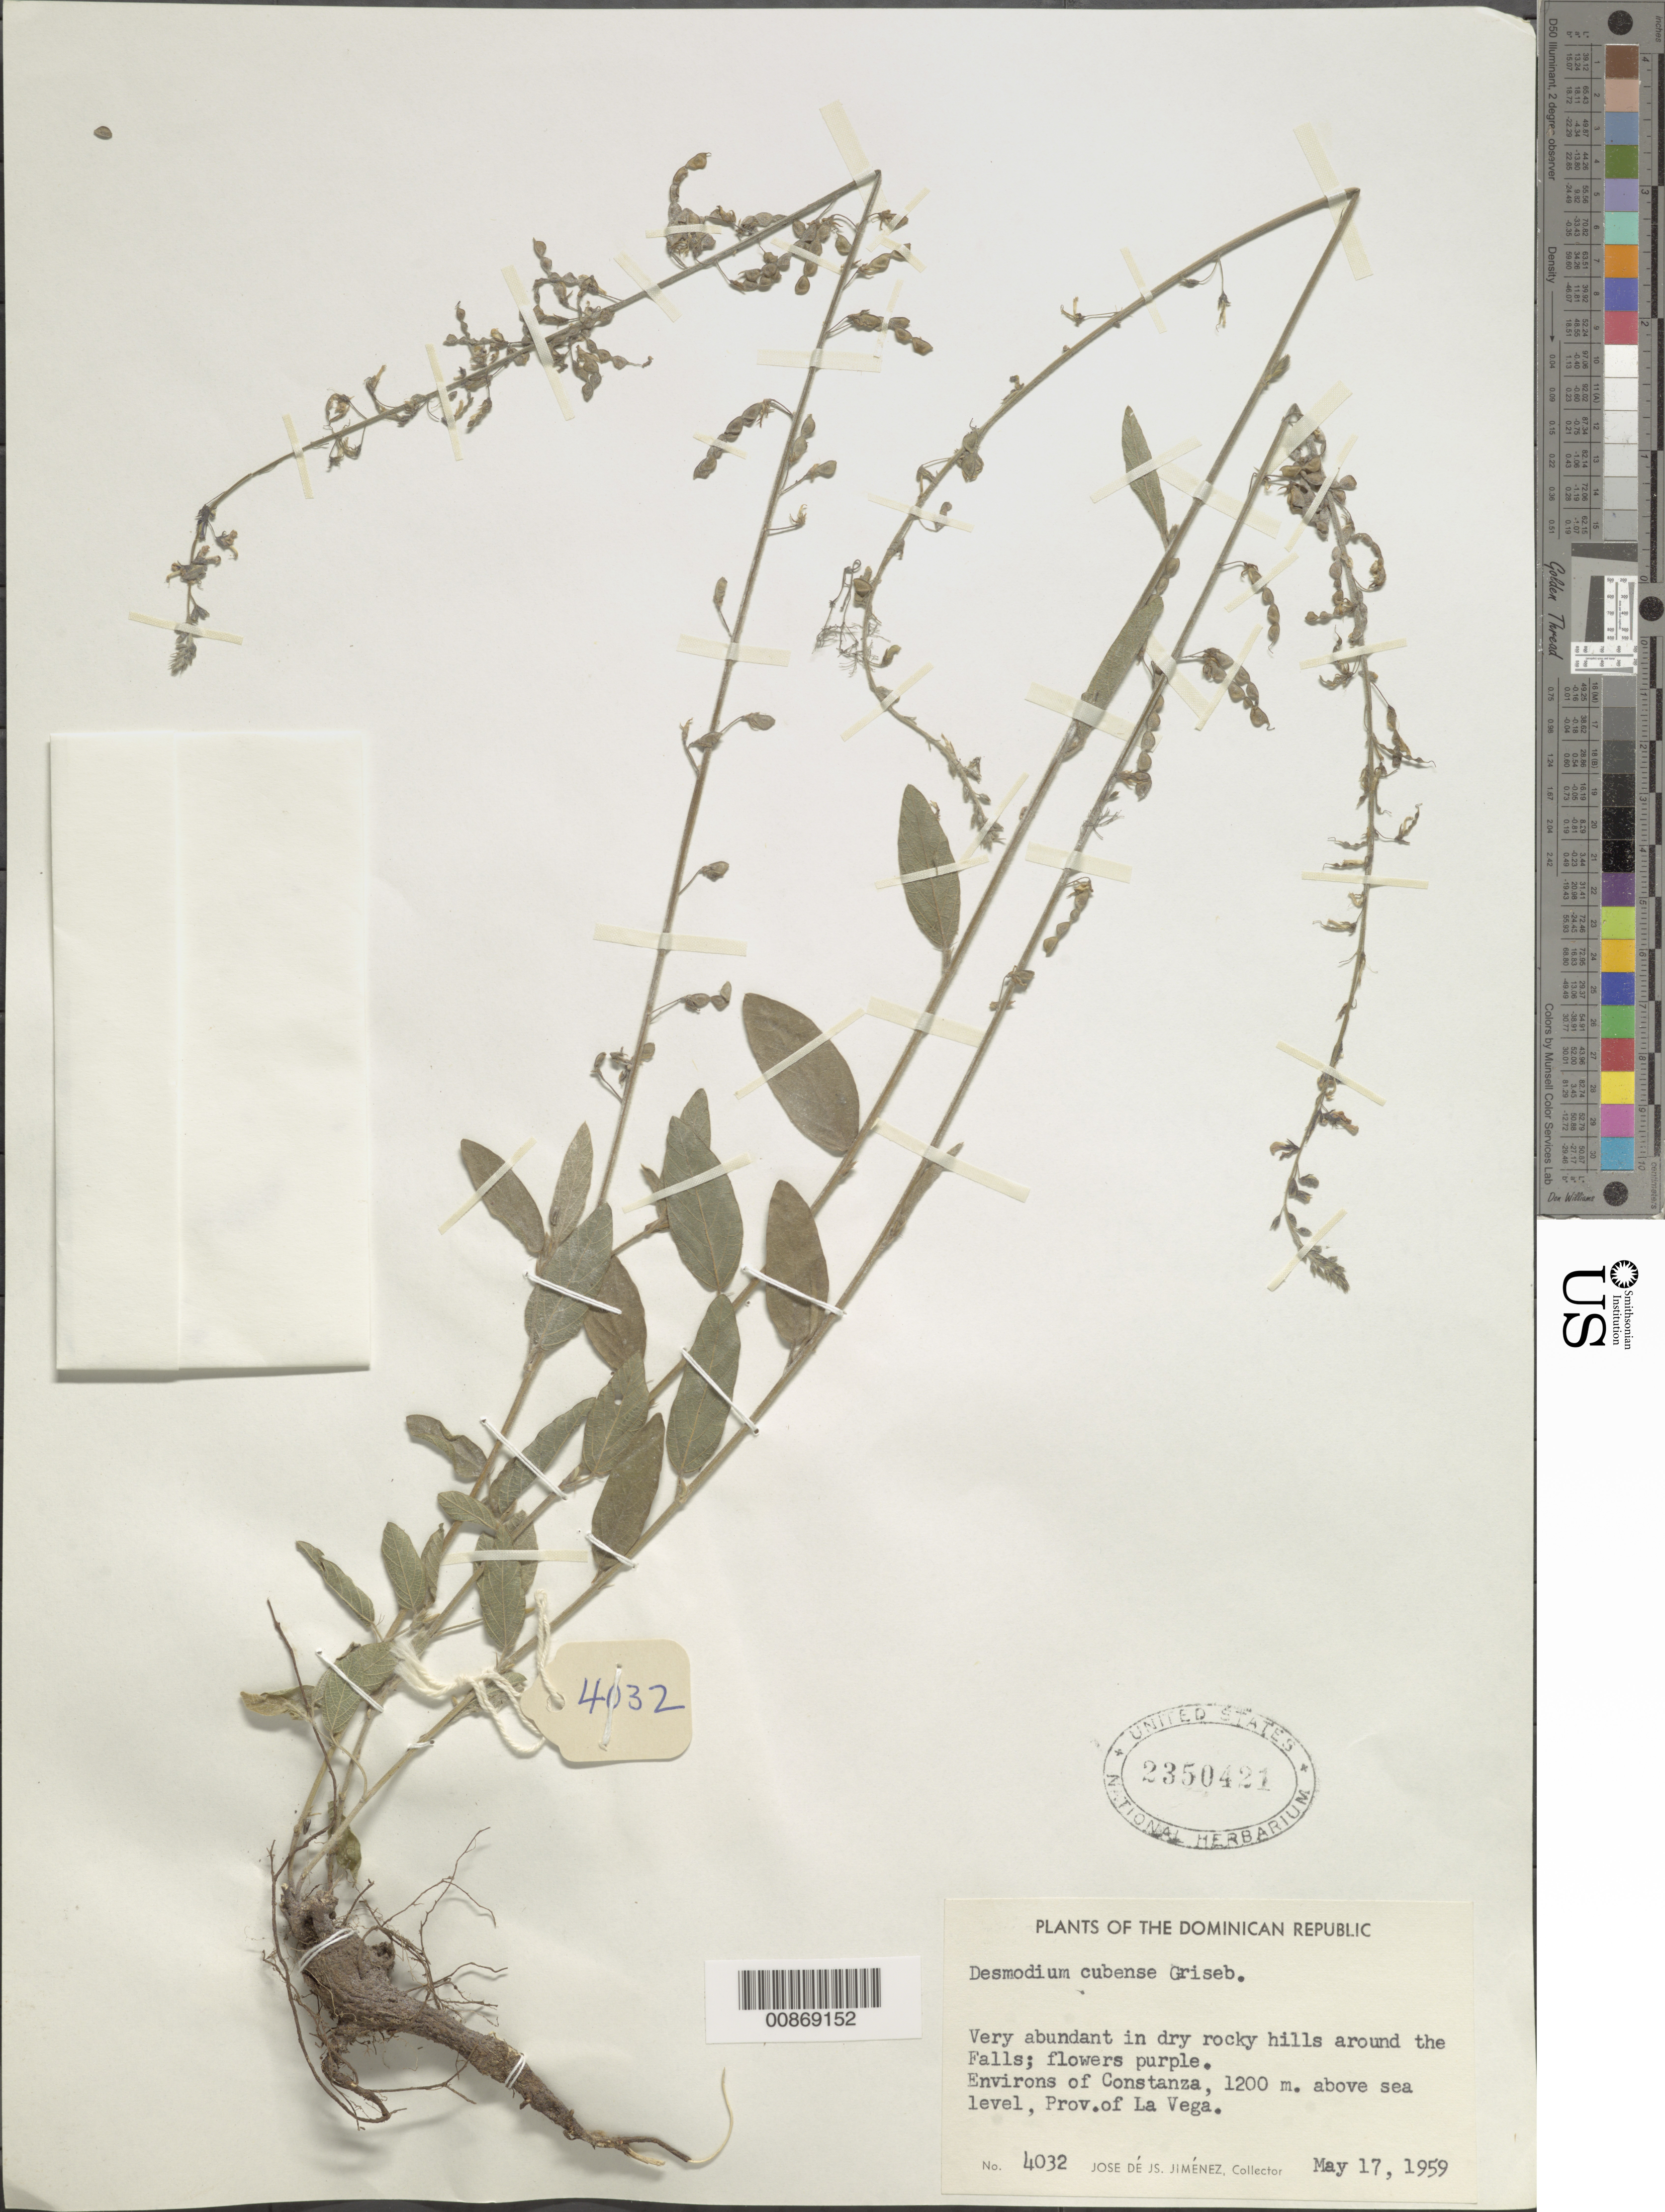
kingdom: Plantae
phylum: Tracheophyta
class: Magnoliopsida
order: Fabales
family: Fabaceae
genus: Desmodium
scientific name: Desmodium cubense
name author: Griseb.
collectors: J. J. Jiménez Almonte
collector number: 4032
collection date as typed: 17 May 1959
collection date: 1959-05-17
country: Dominican Republic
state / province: La Vega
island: Hispaniola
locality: Environs of Constanza.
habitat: In dry rocky hills around the falls.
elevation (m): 1200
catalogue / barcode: US 2350421